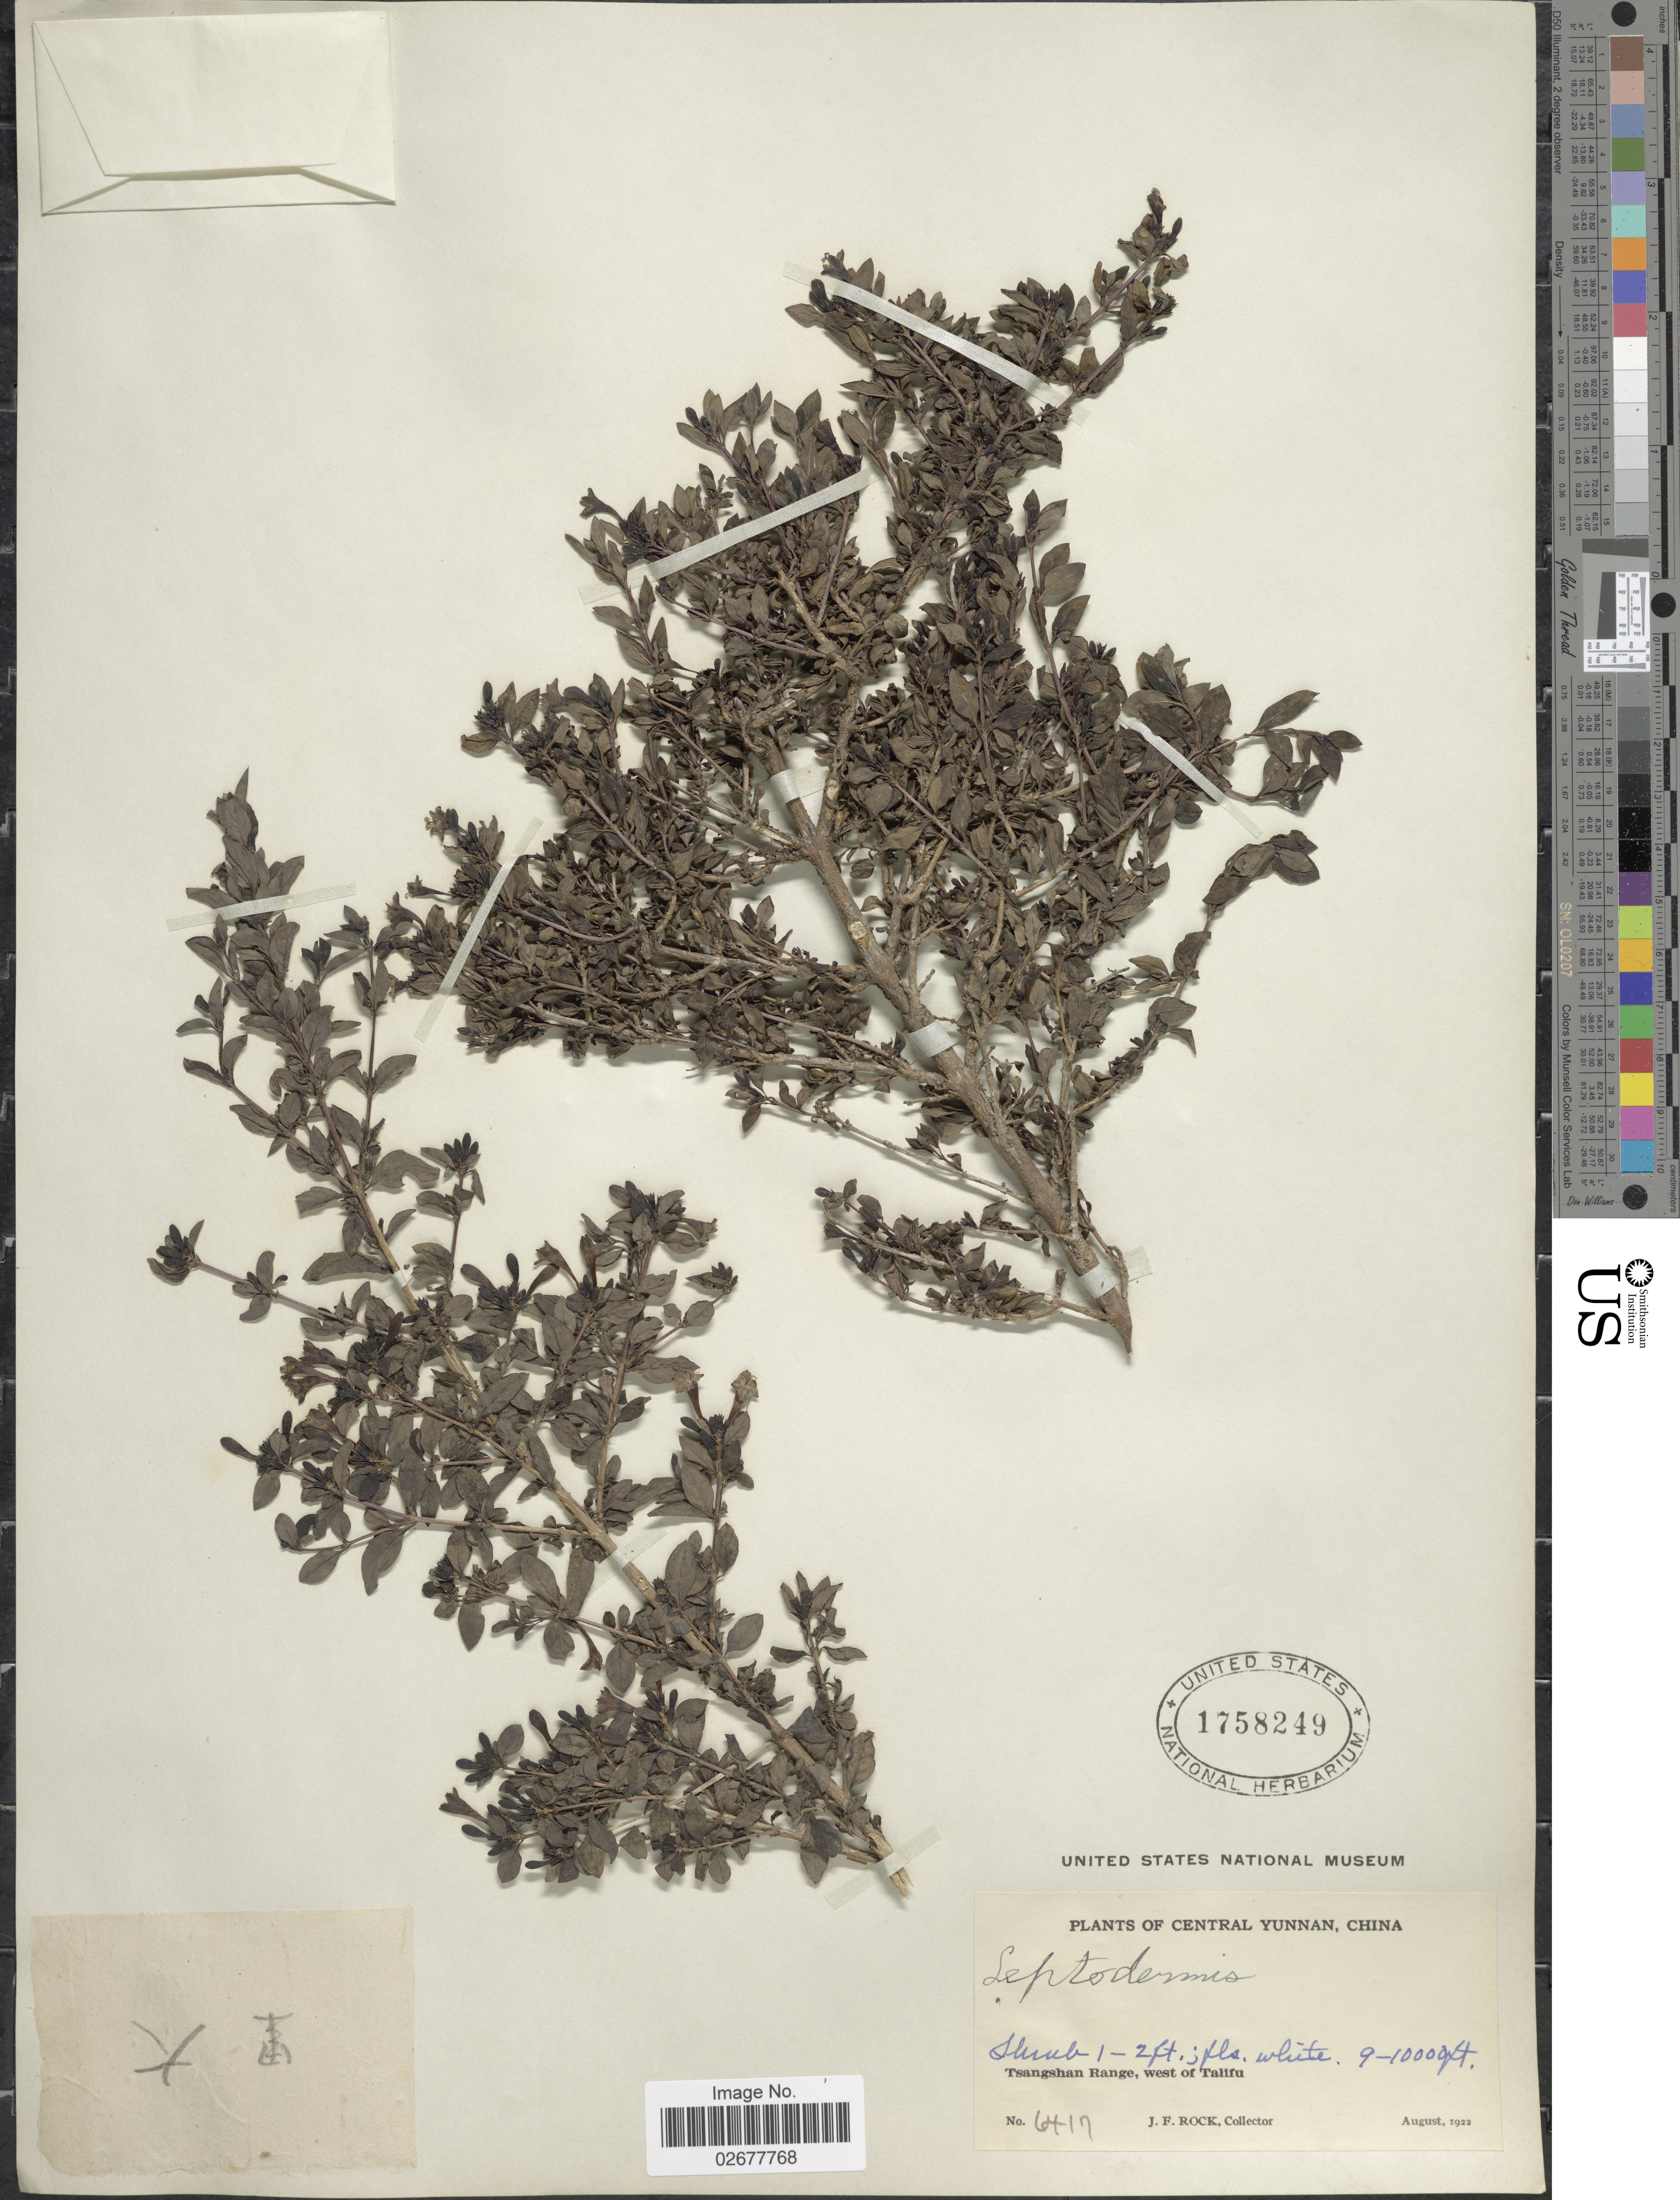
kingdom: Plantae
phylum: Tracheophyta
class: Magnoliopsida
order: Gentianales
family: Rubiaceae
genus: Leptodermis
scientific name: Leptodermis sp.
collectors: J. Rock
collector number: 6417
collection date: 1922-08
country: China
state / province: Yunnan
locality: Central Yunnan. Tsangshan Range, west of Talifu.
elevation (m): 2743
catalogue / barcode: US 1758249